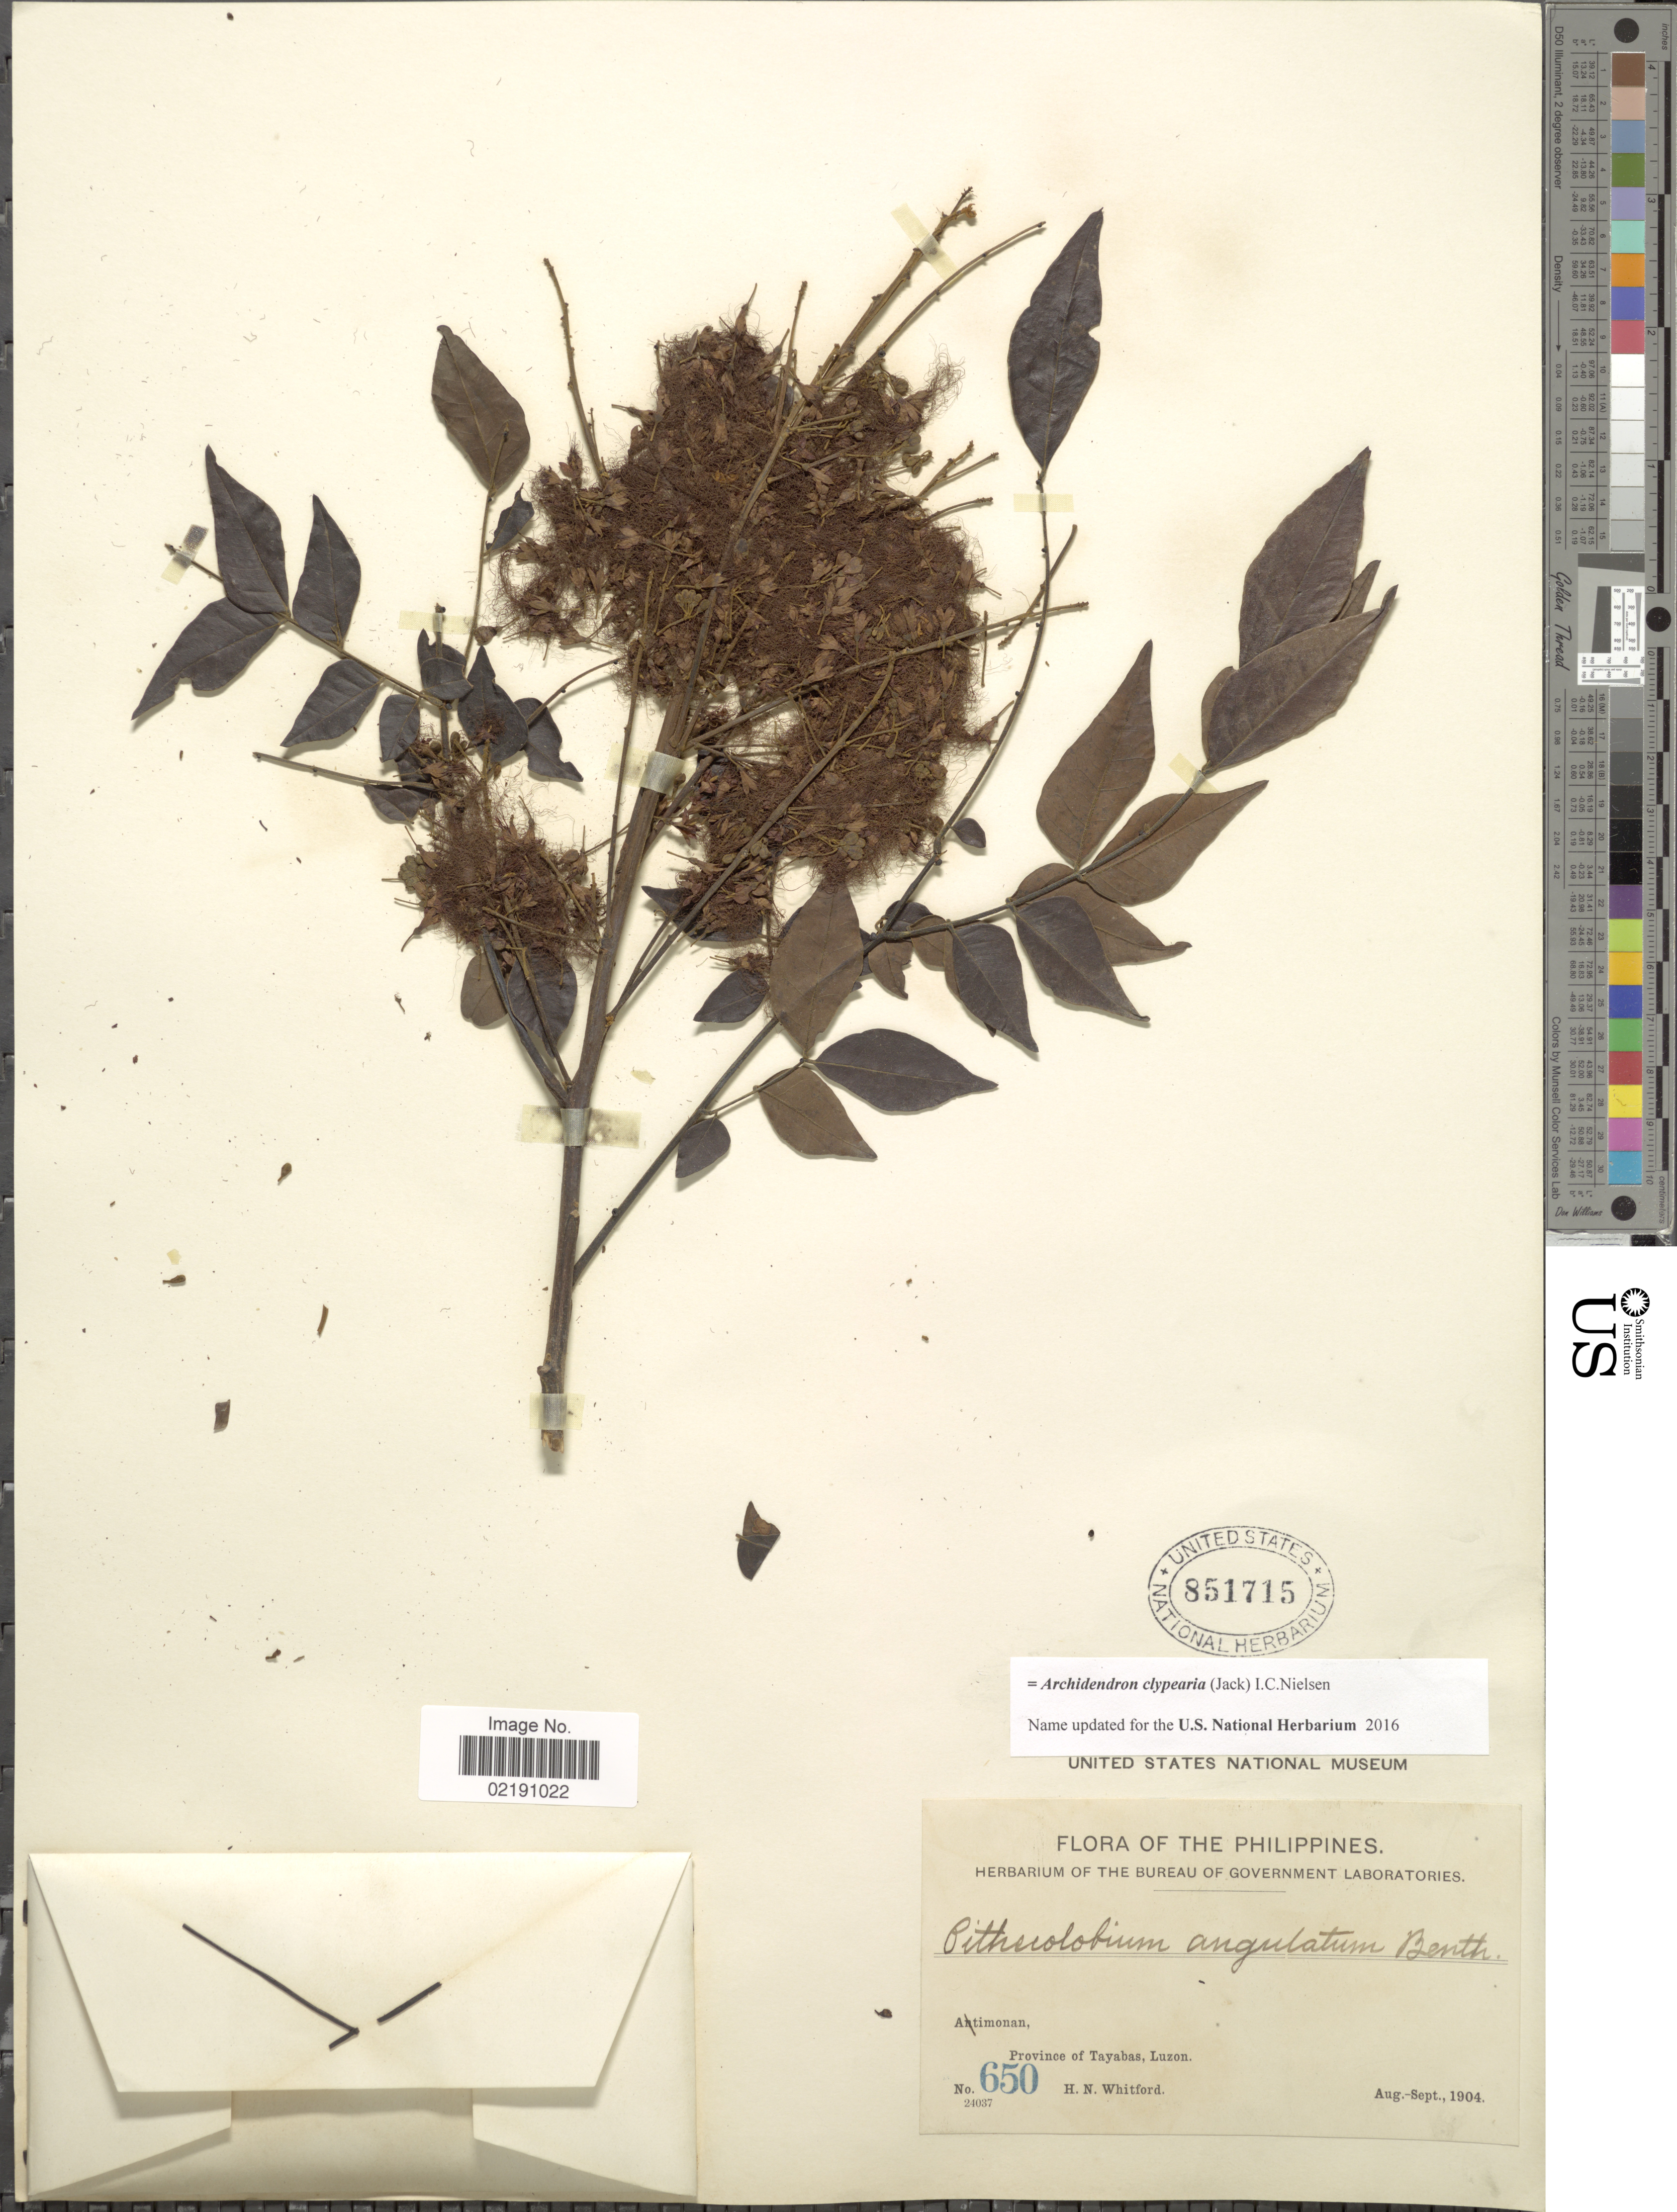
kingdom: Plantae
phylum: Tracheophyta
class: Magnoliopsida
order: Fabales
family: Fabaceae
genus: Archidendron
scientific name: Archidendron clypearia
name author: (Jack) I.C. Nielsen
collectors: H. N. Whitford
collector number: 650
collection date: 1904-08/1904-09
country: Philippines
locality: Atimonan, Province of Tayabas, Luzon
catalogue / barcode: US 851715